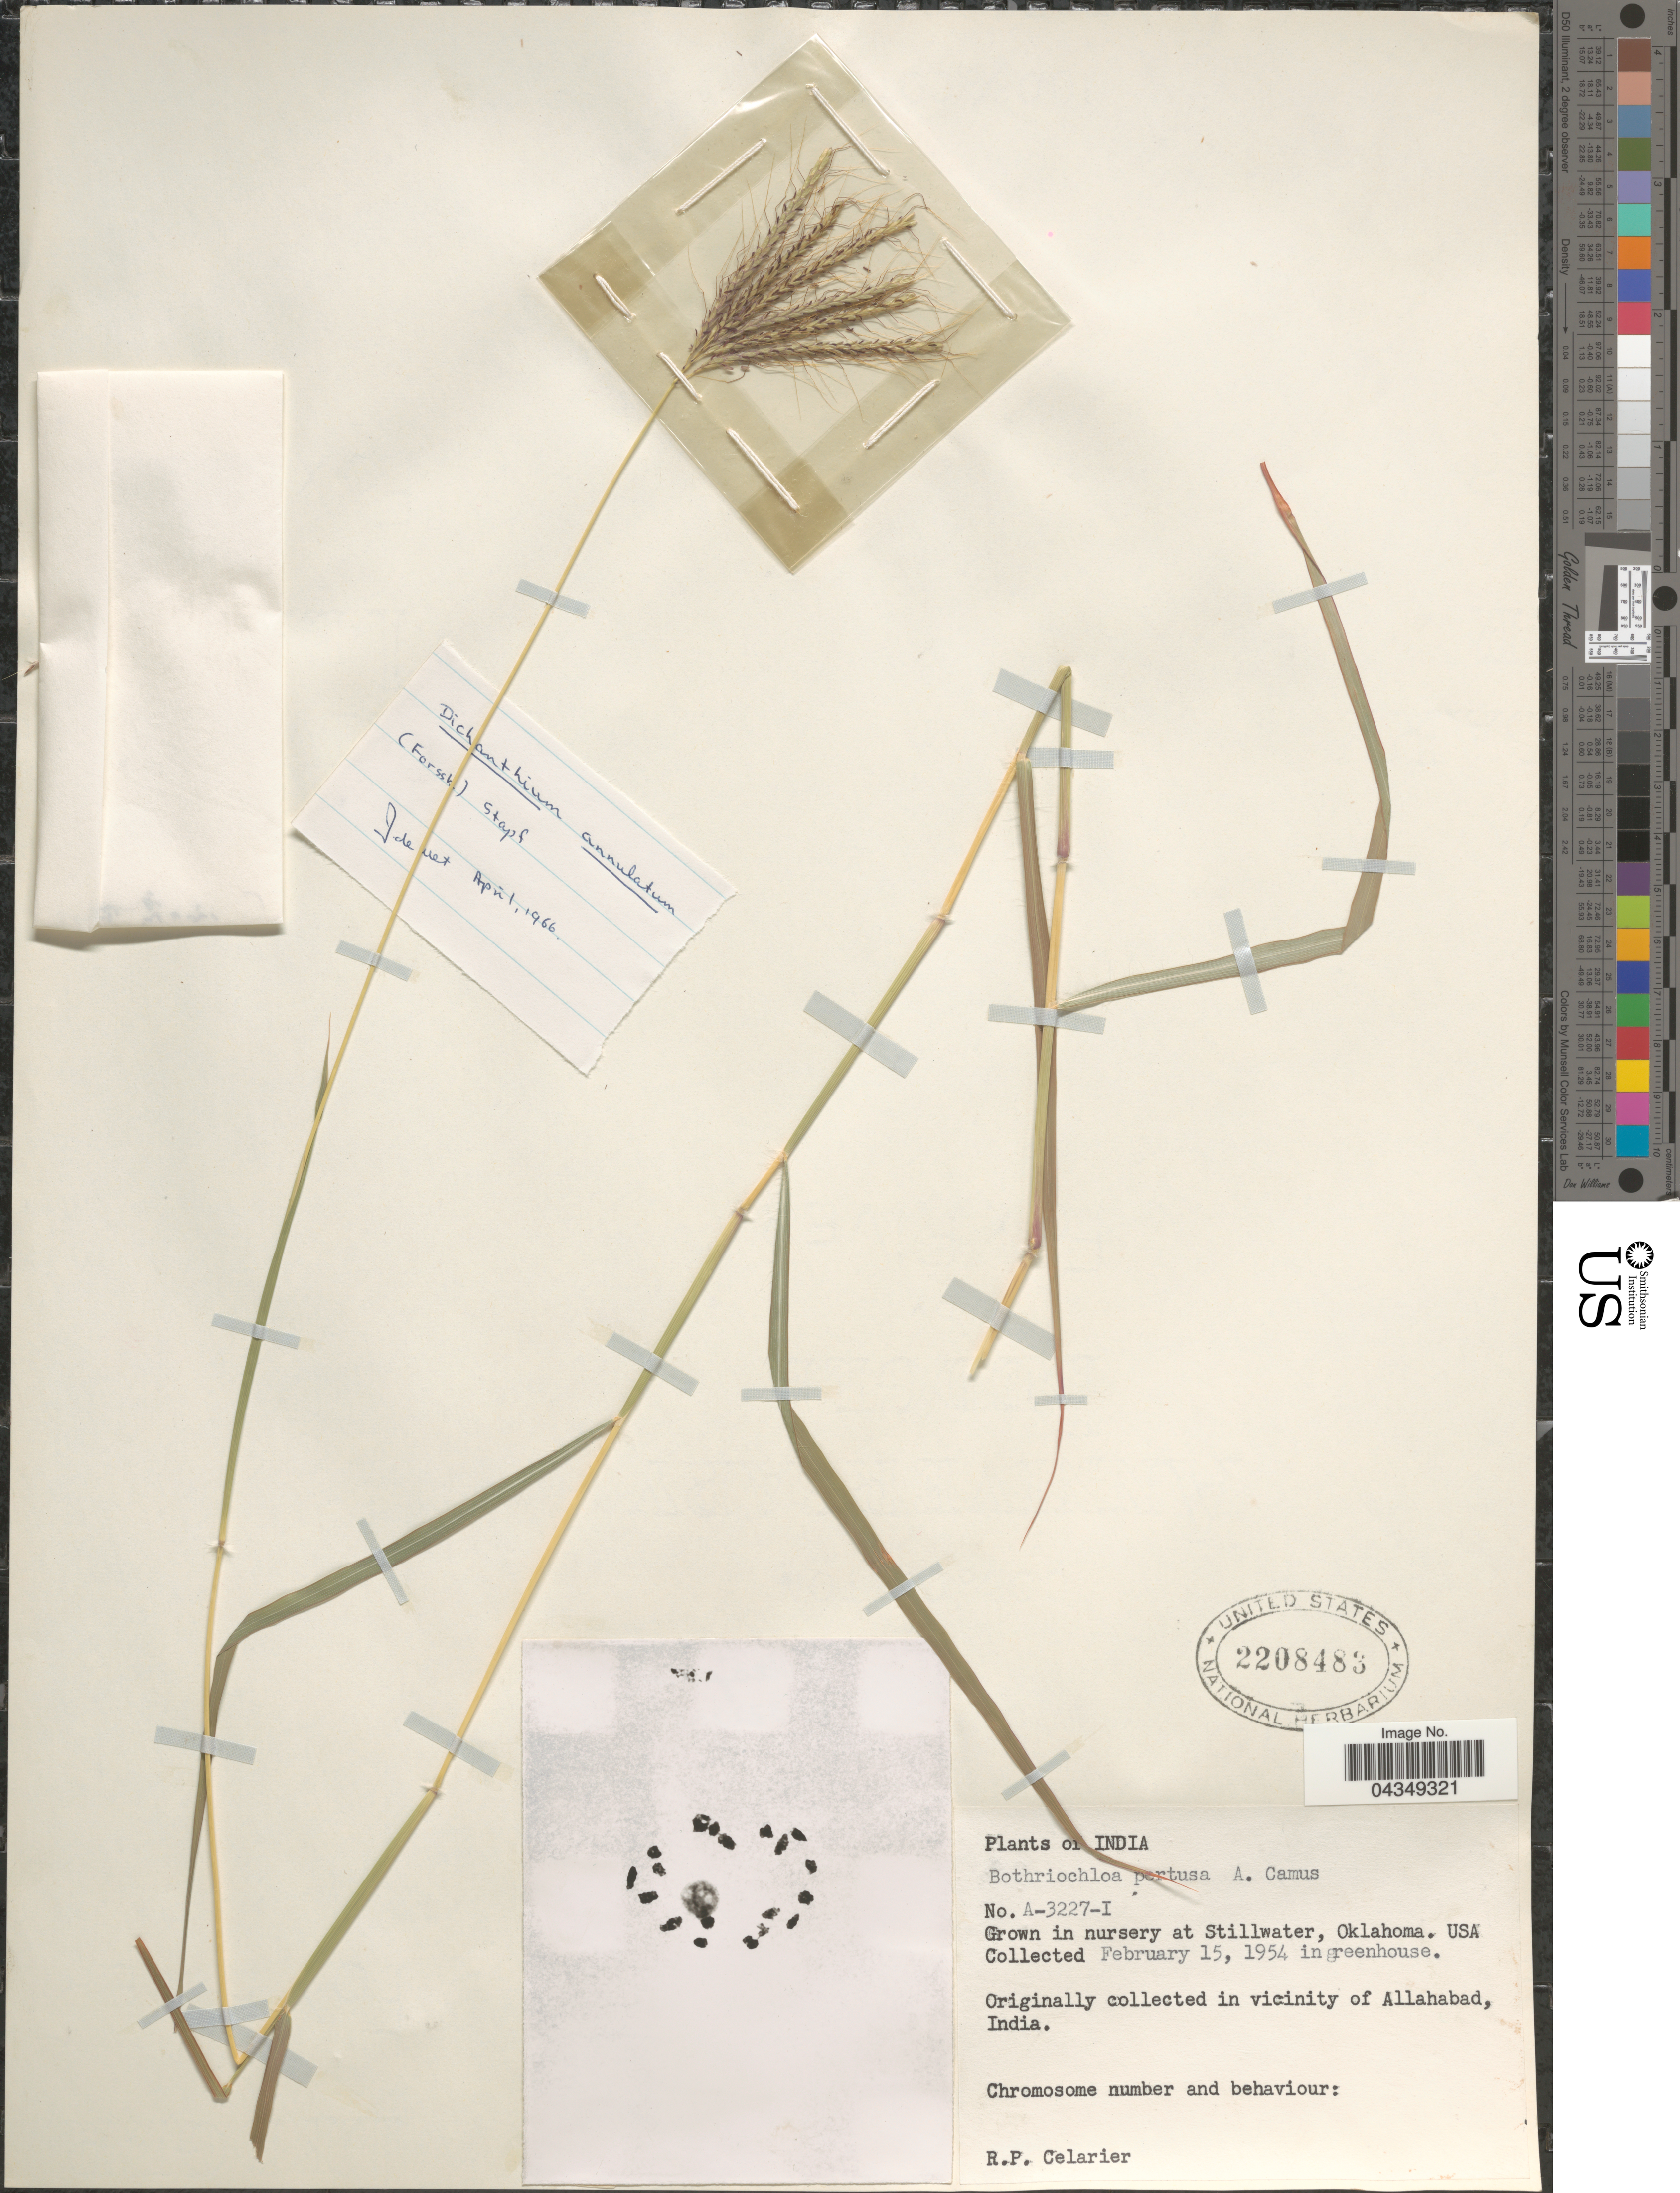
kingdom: Plantae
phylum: Tracheophyta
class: Liliopsida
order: Poales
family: Poaceae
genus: Bothriochloa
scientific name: Bothriochloa pertusa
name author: (L.) A. Camus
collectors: R. Celarier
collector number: A-3227-I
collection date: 1954-02-15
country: United States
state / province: Oklahoma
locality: Grown in nursery at Stillwater, in greenhouse.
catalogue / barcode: US 2208483